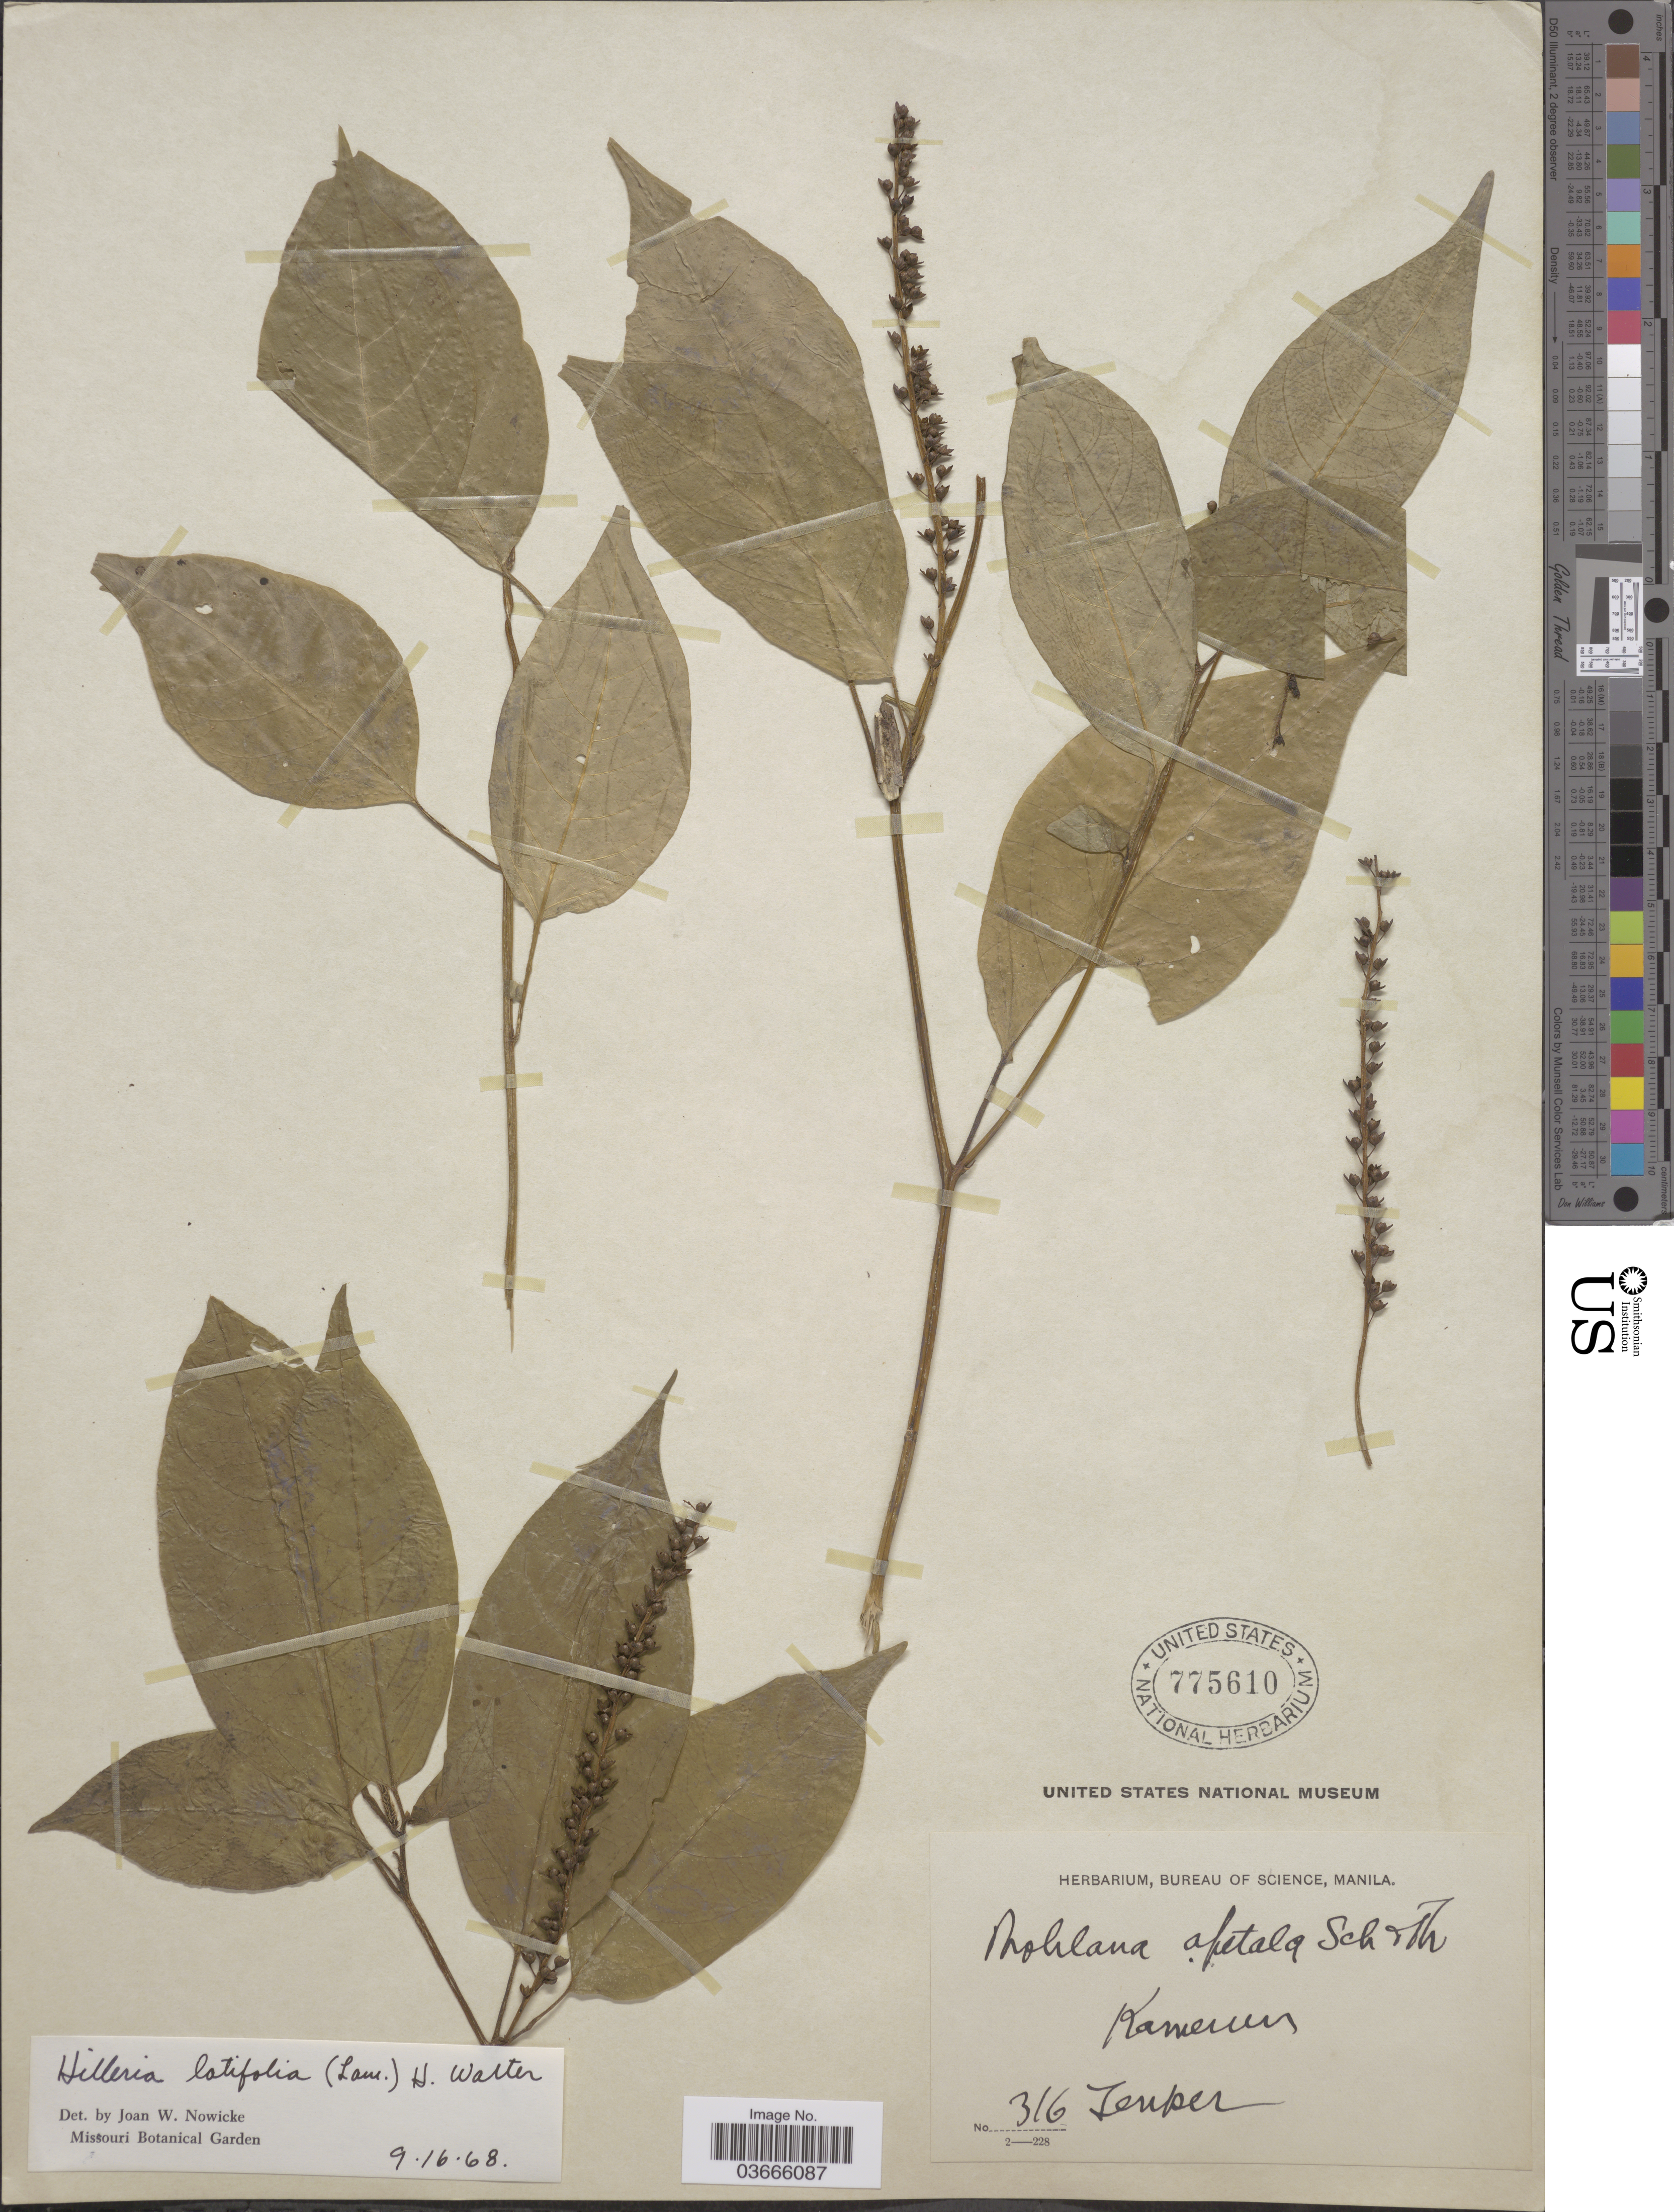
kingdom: Plantae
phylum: Tracheophyta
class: Magnoliopsida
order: Caryophyllales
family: Phytolaccaceae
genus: Hilleria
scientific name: Hilleria latifolia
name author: (Lam.) H. Walter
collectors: Zenker, --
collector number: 316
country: Cameroon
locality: Kamerun.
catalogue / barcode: US 775610